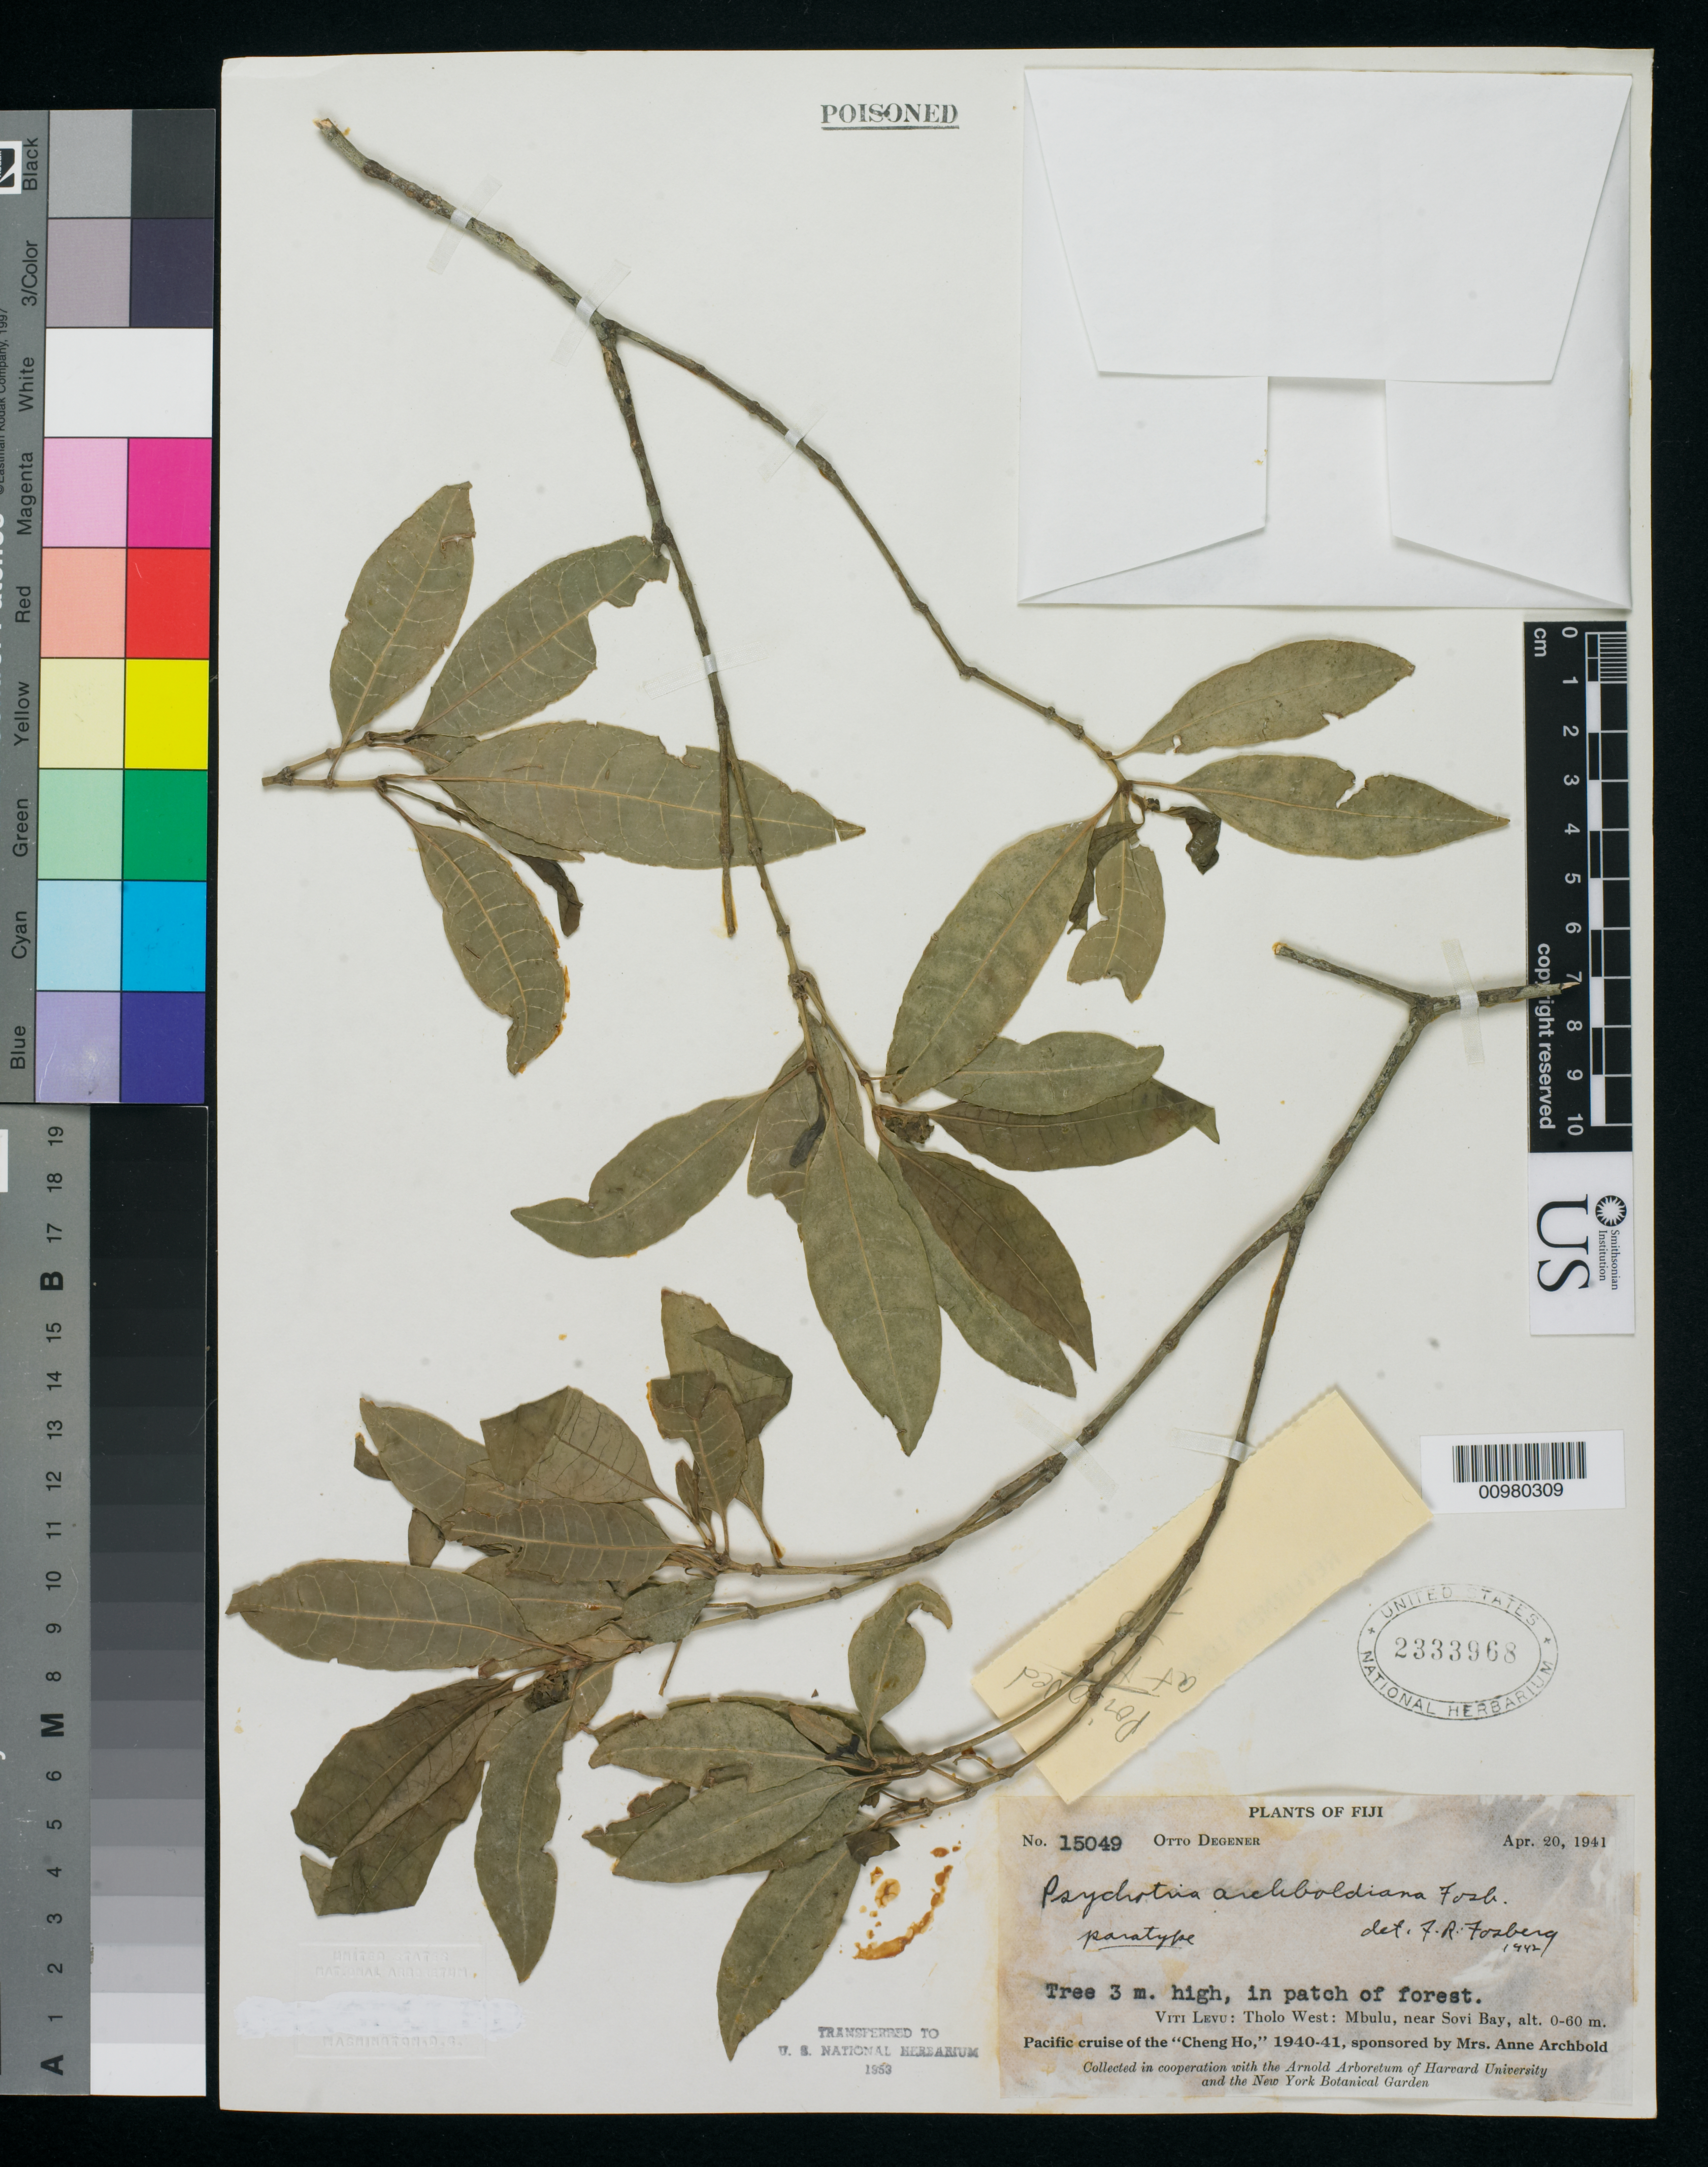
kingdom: Plantae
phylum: Tracheophyta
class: Magnoliopsida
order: Gentianales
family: Rubiaceae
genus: Psychotria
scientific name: Psychotria archboldiana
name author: Fosberg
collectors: O. Degener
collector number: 15049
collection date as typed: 20 Apr 1941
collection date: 1941-04-20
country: Fiji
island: Viti Levu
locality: Tholo West: Mbulu, near Sovi Bay. In patch of forest.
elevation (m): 0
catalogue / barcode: US 2333968